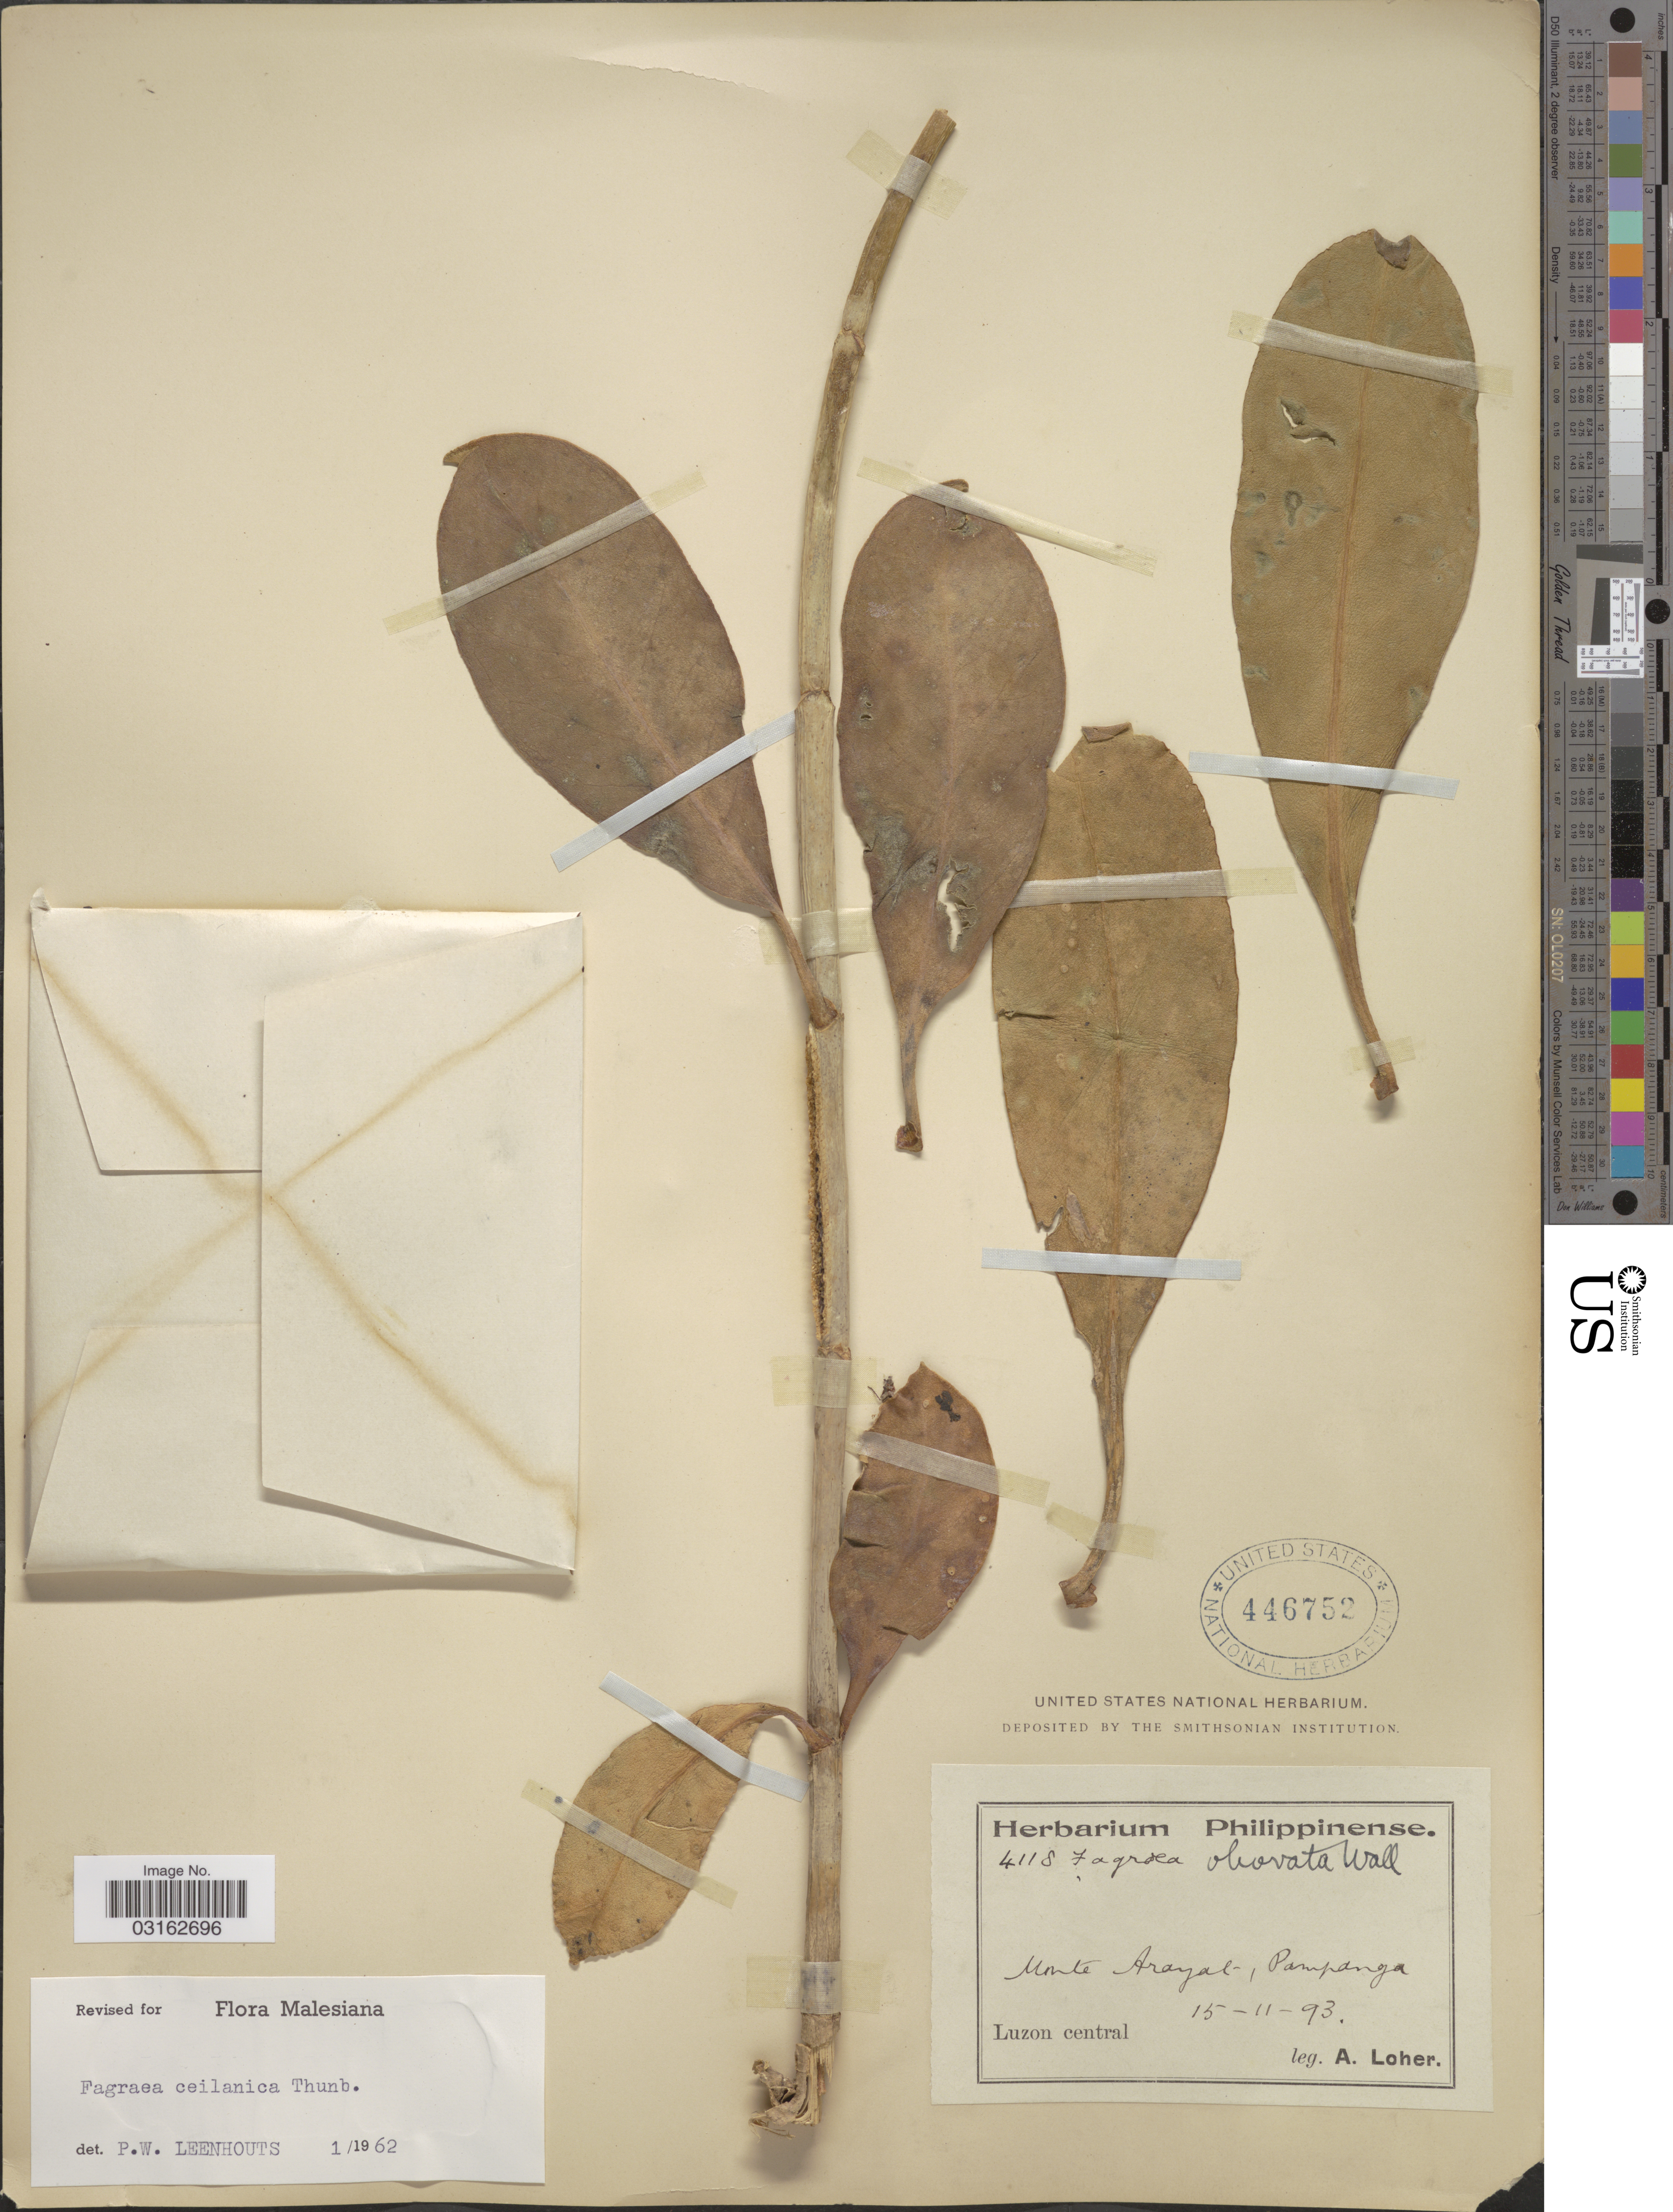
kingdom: Plantae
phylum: Tracheophyta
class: Magnoliopsida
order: Gentianales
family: Gentianaceae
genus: Fagraea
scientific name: Fagraea ceilanica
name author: Thunb.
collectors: A. Loher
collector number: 4118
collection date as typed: Transcribed d/m/y: 15/11/93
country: Philippines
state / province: Central Luzon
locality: Monte Arayat, Pampanga, Luzon central.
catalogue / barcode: US 446752